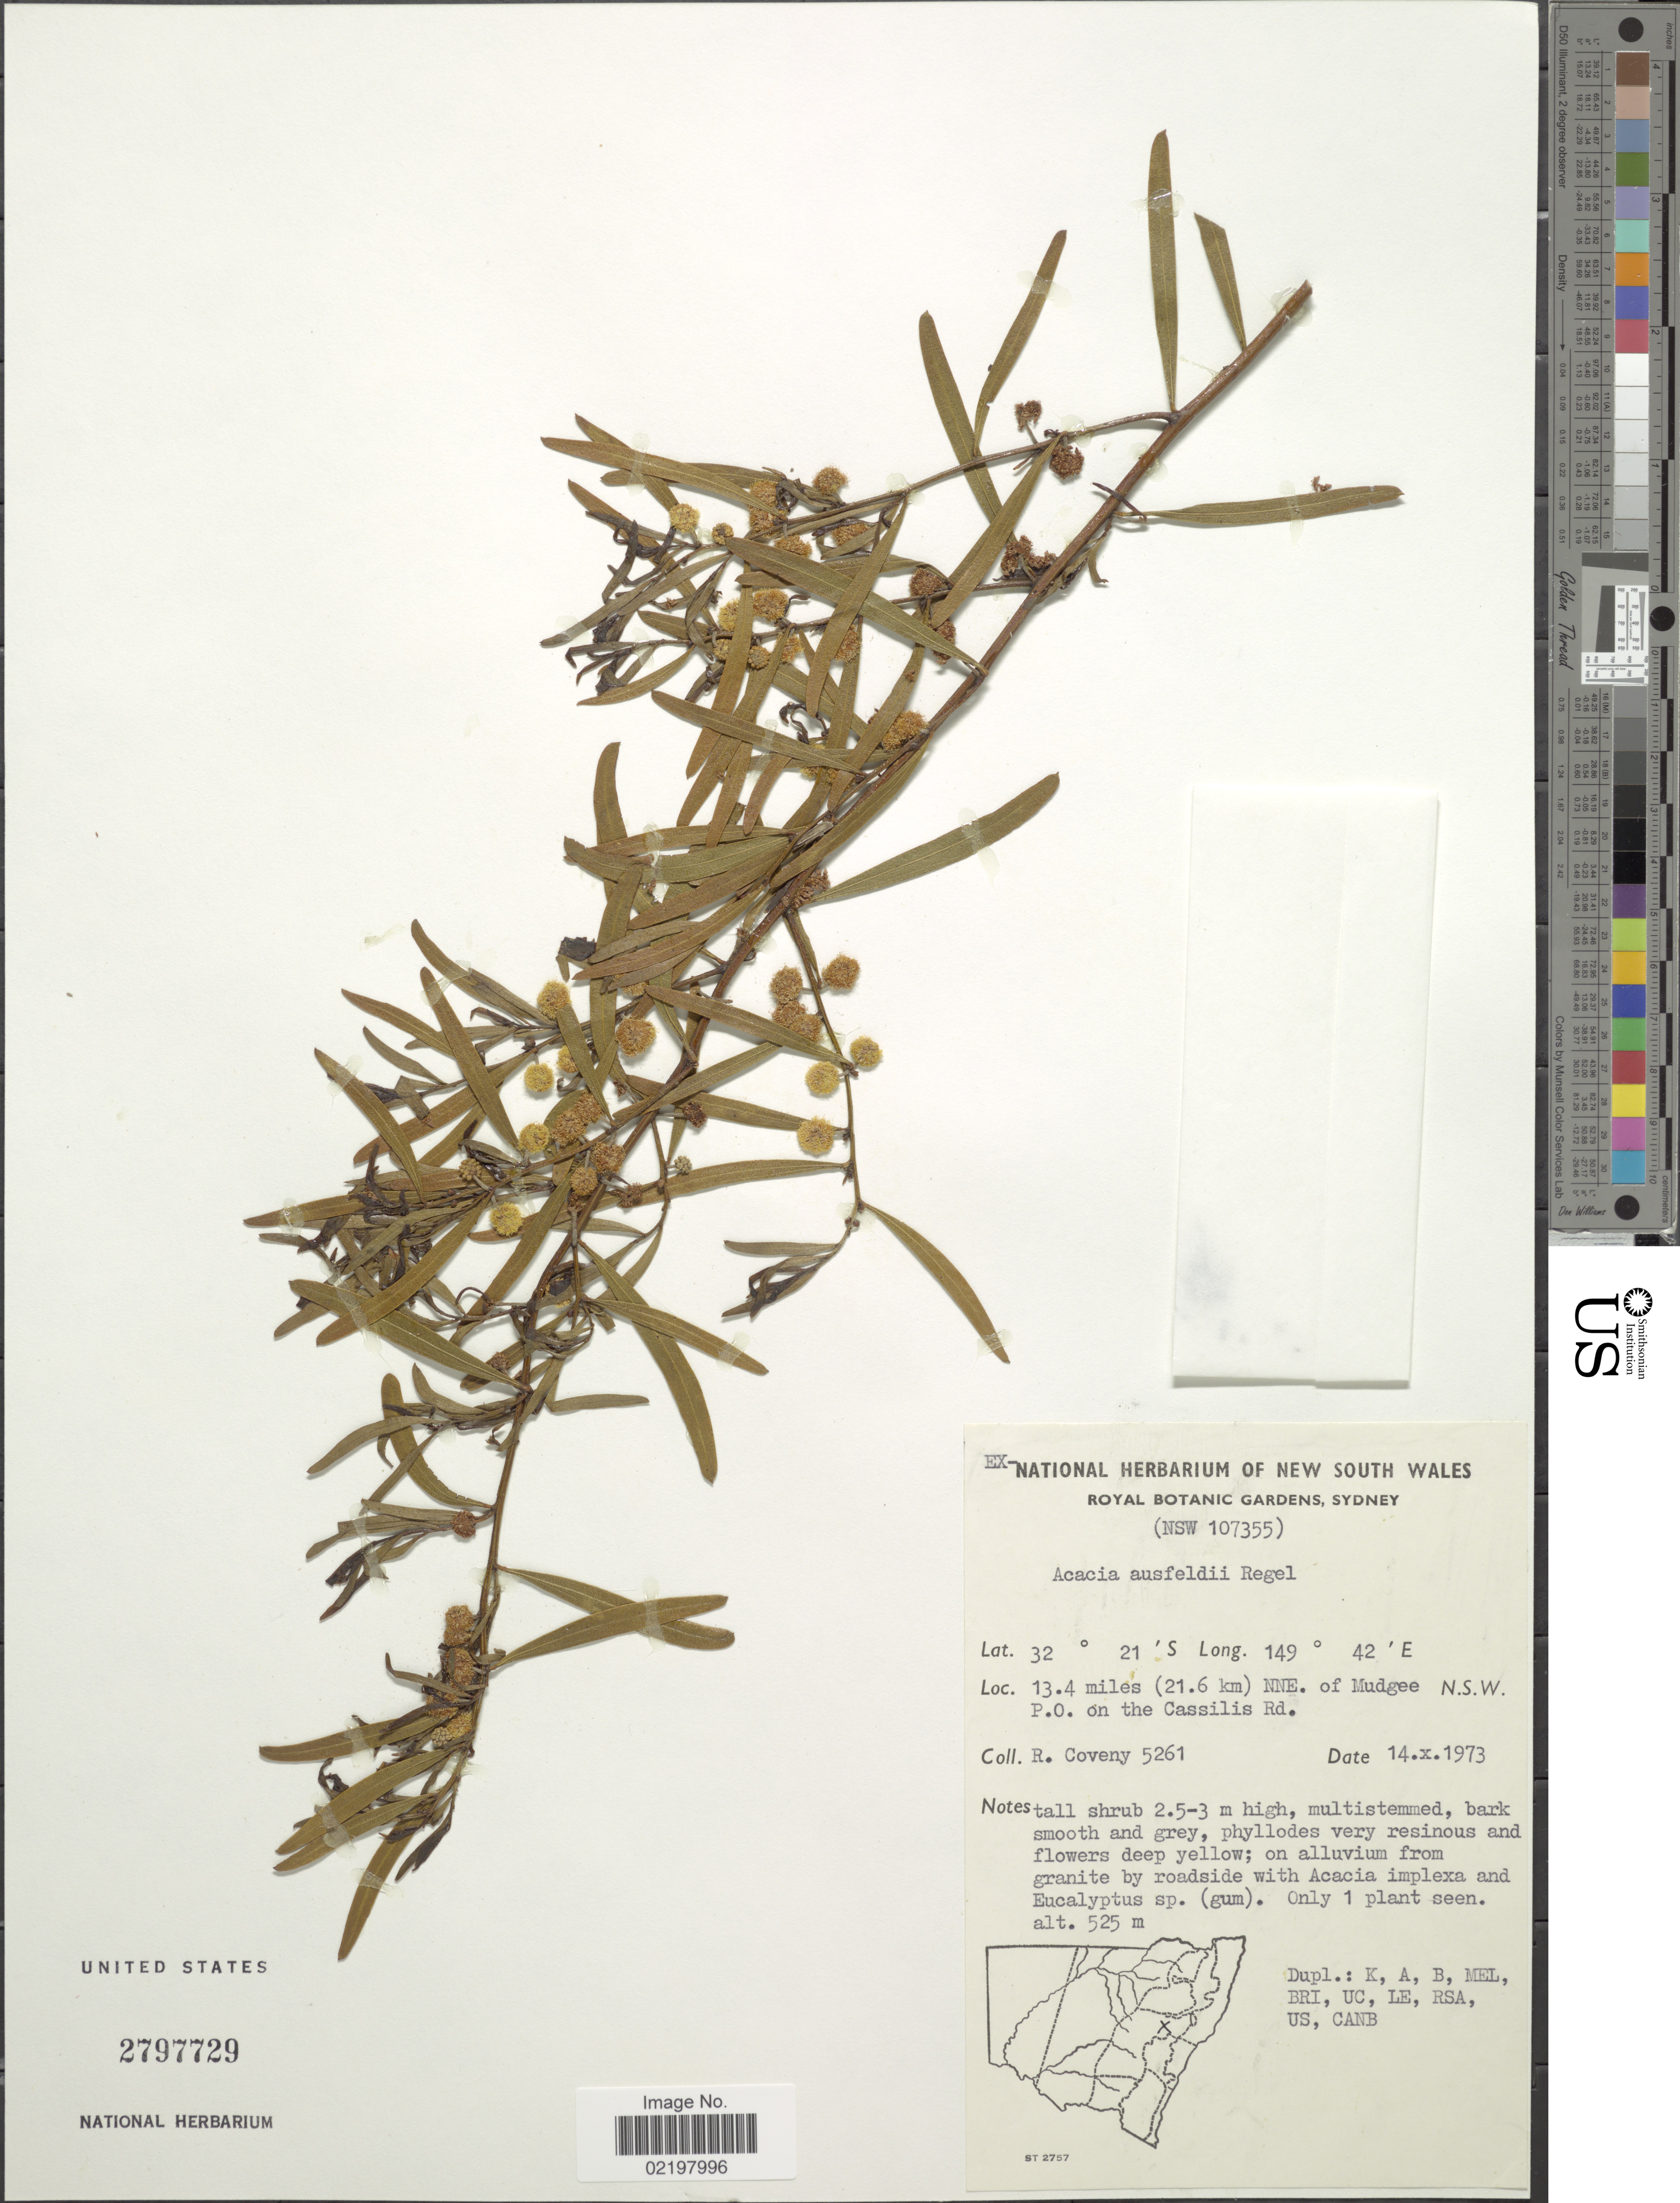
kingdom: Plantae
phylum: Tracheophyta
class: Magnoliopsida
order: Fabales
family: Fabaceae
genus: Acacia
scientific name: Acacia ausfeldii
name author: Regel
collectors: R. Coveny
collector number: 5261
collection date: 1973-10-14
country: Australia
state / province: New South Wales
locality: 13.4 miles (21.6km) NNE. of Mudgee P.O. on the Cassilis Rd. N.S.W.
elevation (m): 525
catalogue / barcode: US 2797729